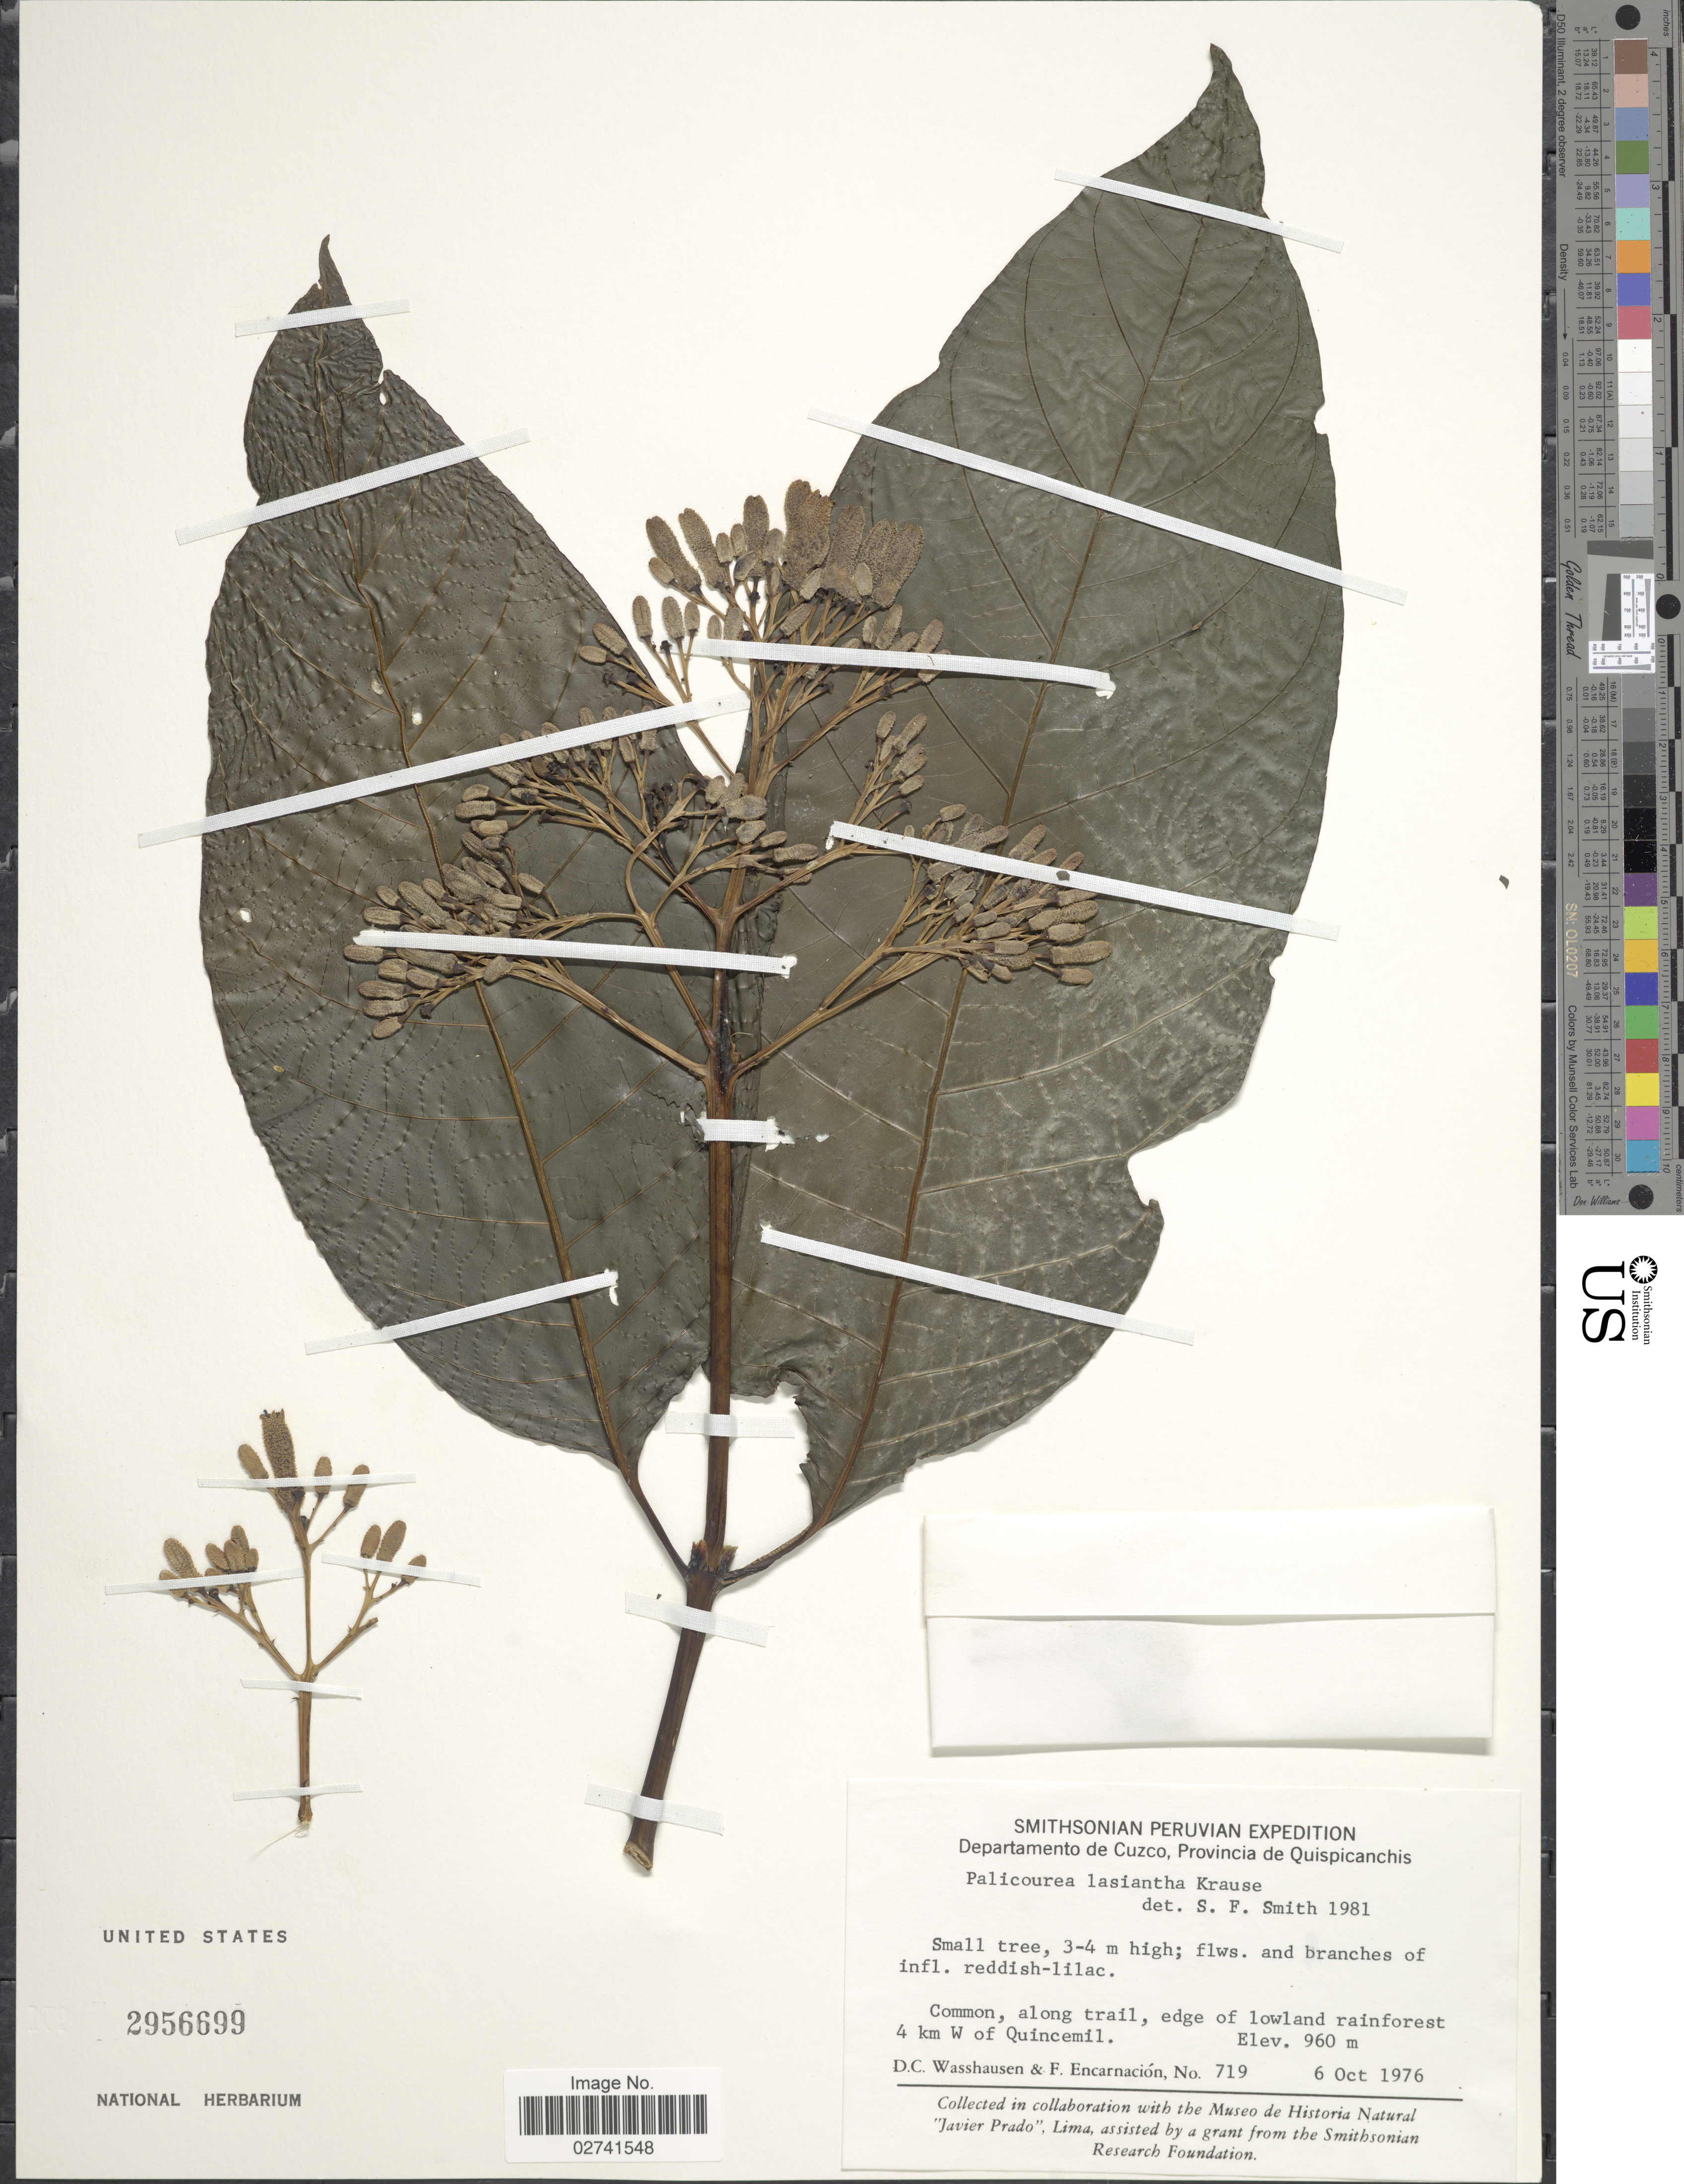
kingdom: Plantae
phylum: Tracheophyta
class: Magnoliopsida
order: Gentianales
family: Rubiaceae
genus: Palicourea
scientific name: Palicourea lasiantha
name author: Krause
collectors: D. C. Wasshausen & F. Encarnación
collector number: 719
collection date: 1976-10-06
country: Peru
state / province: Cusco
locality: Departamento de Cuzco, Provincia de Quispicanchis, Common, along trail, edge of lowland rainforest 4 km W of Quincemil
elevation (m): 960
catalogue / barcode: US 2956699